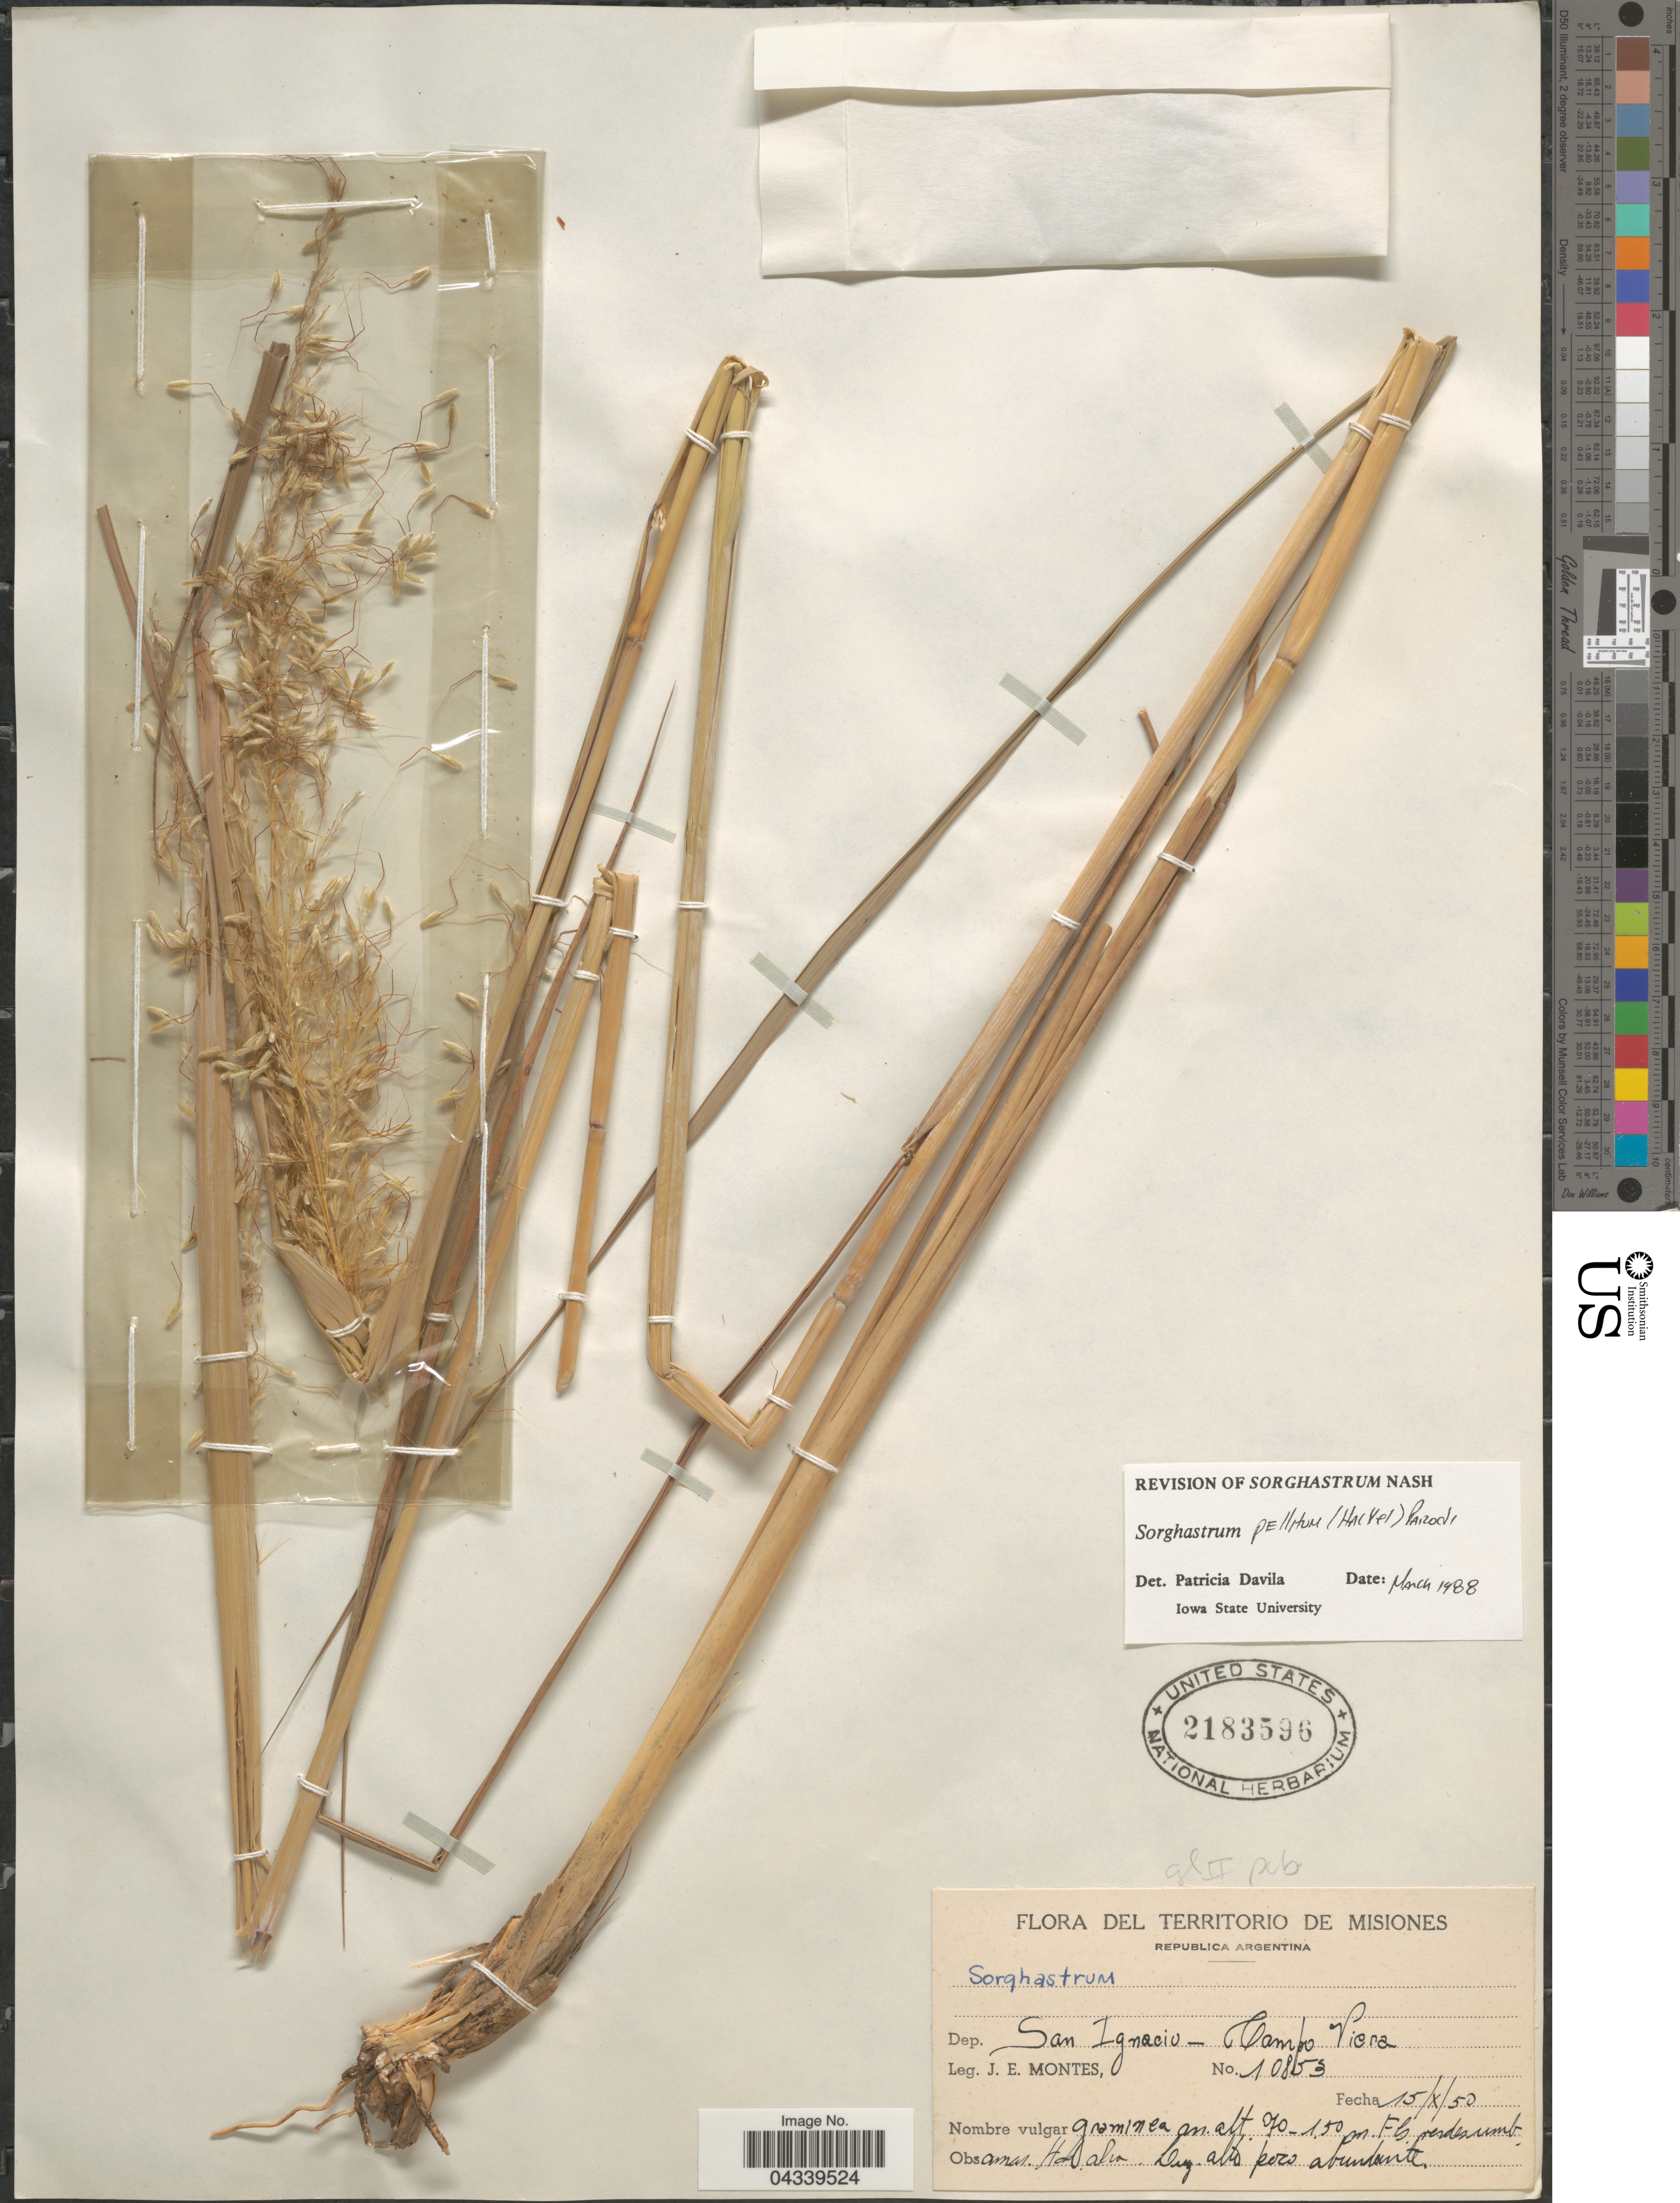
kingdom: Plantae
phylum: Tracheophyta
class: Liliopsida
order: Poales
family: Poaceae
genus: Sorghastrum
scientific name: Sorghastrum pellitum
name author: (Hack.) Parodi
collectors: J. E. Montes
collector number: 10853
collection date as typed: Transcribed d/m/y: 15/10/50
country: Argentina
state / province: Misiones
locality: Del Territorio de Misiones. Republica Argentina. Dep. San Ignacio-Campo Viera.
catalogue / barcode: US 2183596